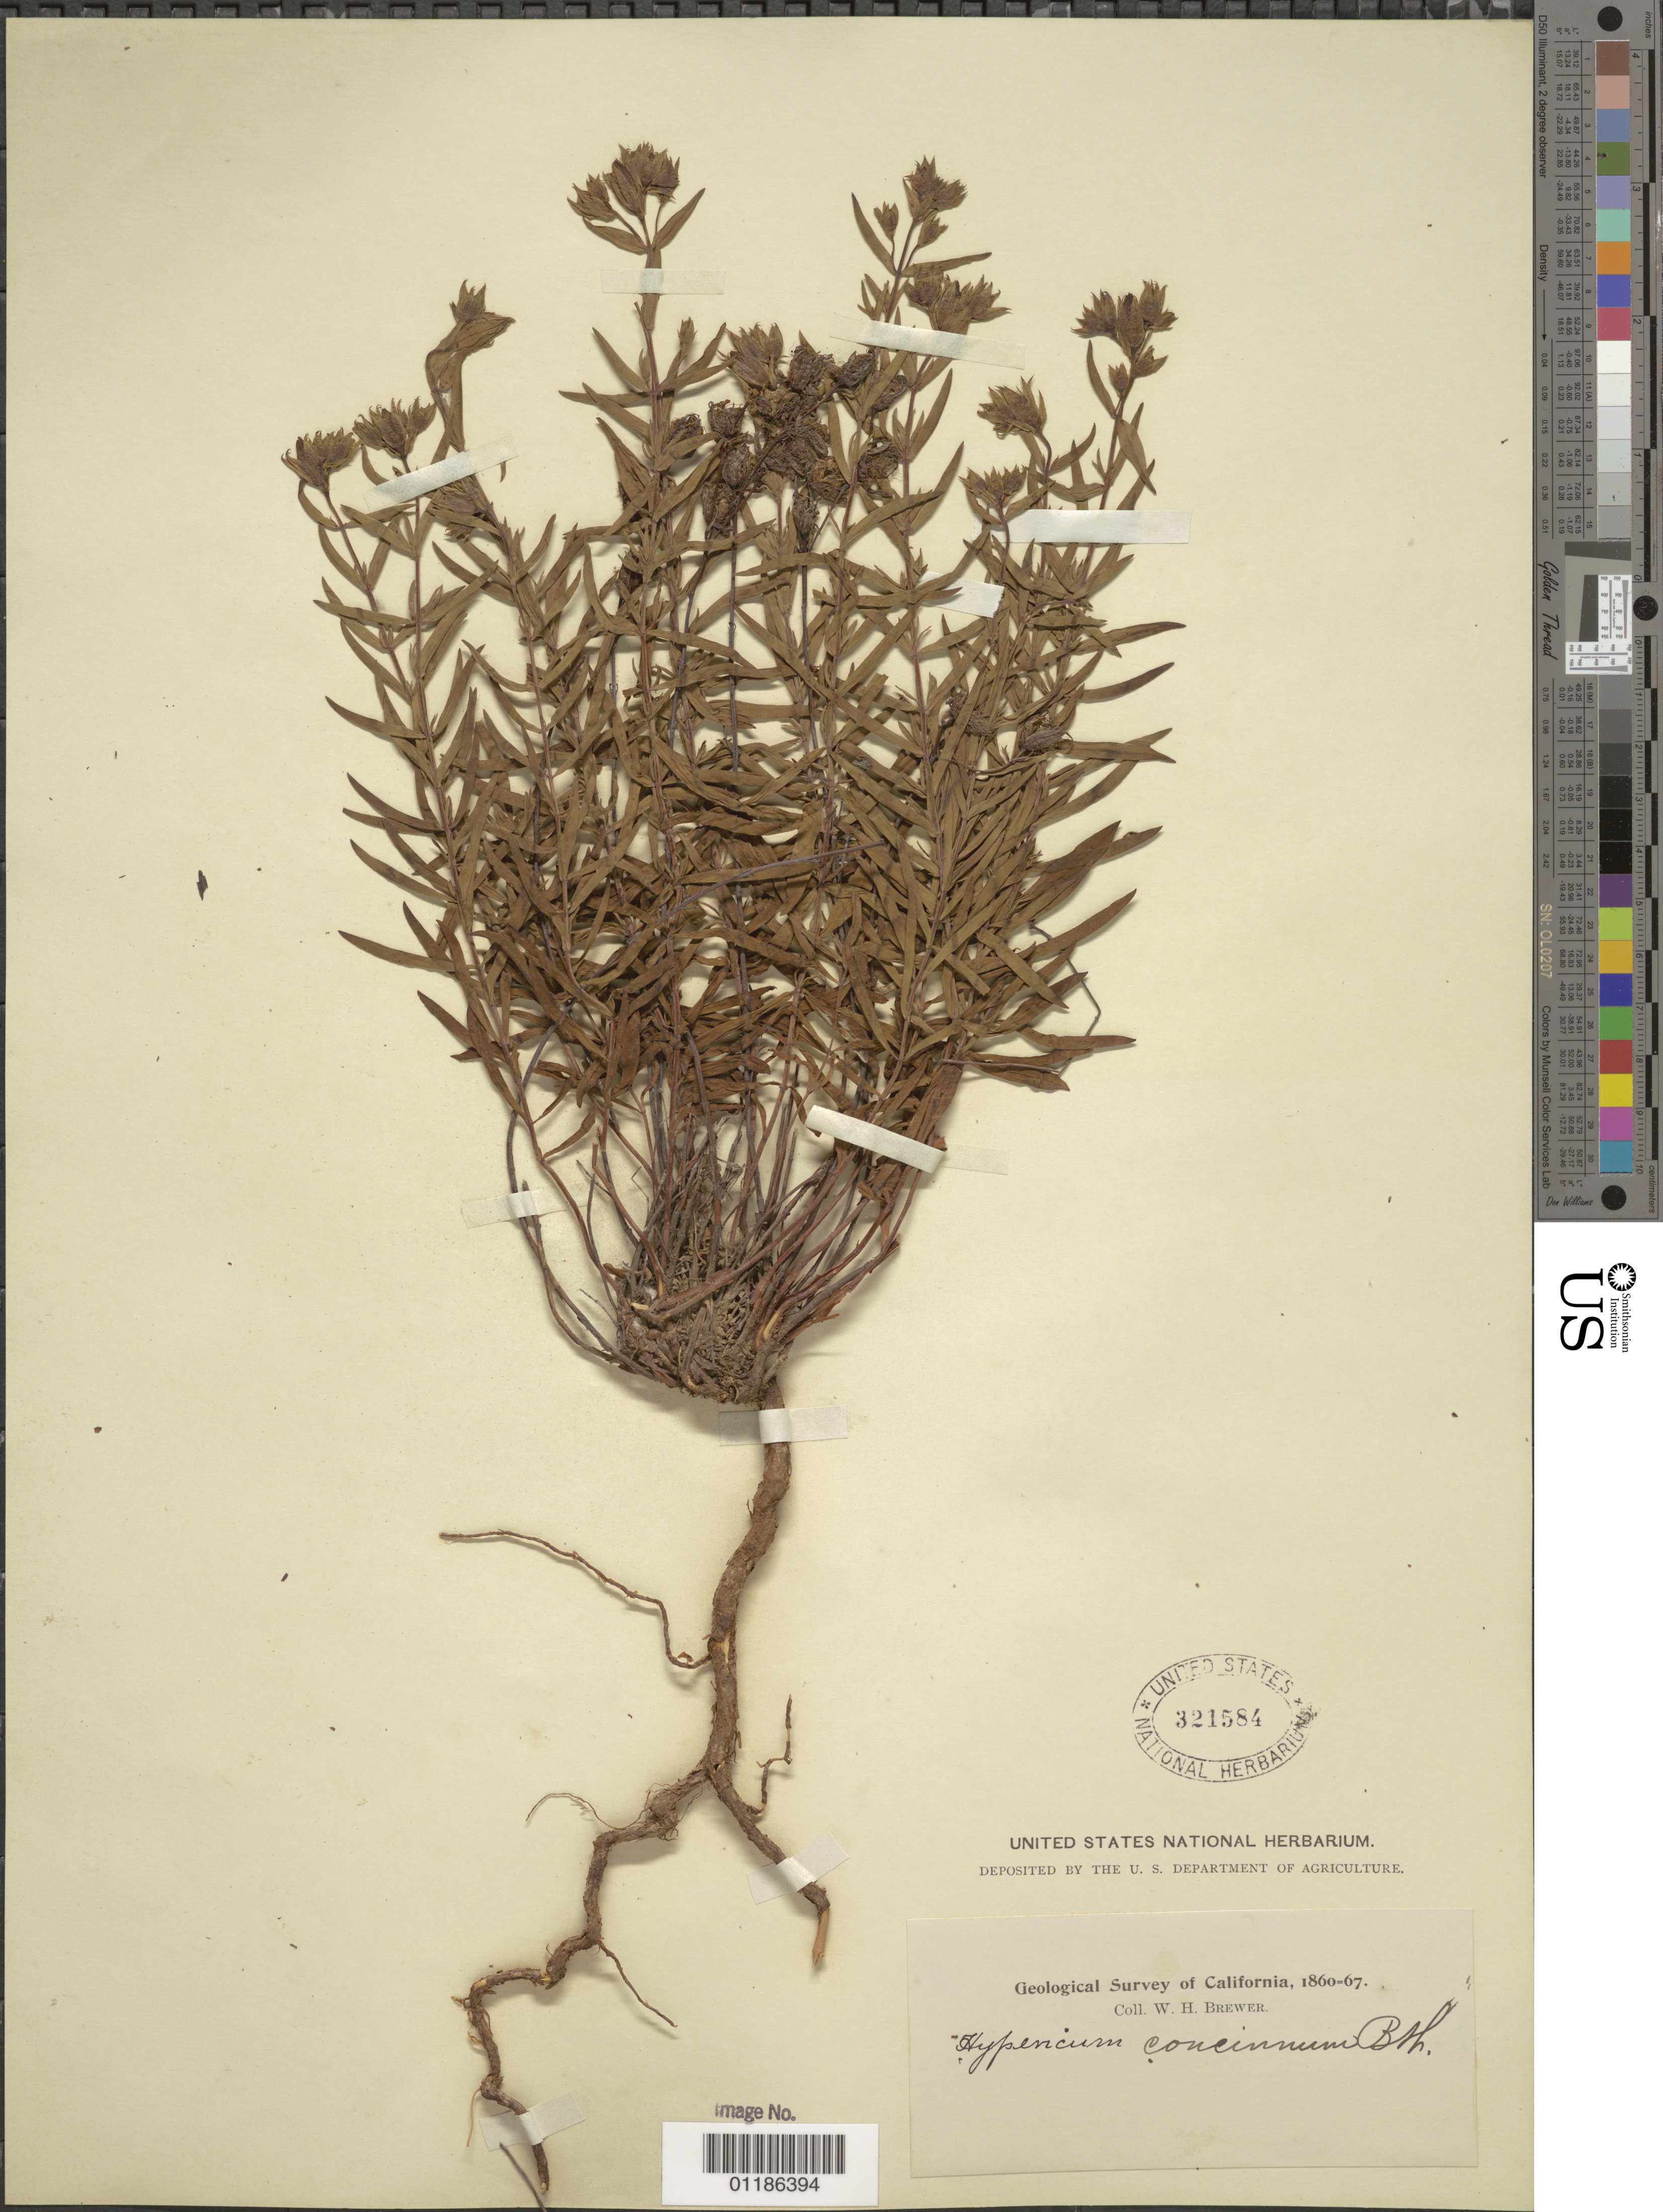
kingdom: Plantae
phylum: Tracheophyta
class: Magnoliopsida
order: Malpighiales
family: Hypericaceae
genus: Hypericum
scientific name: Hypericum concinnum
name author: Benth.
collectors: W. H. Brewer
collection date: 1860/1867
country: United States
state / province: California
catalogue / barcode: US 321584